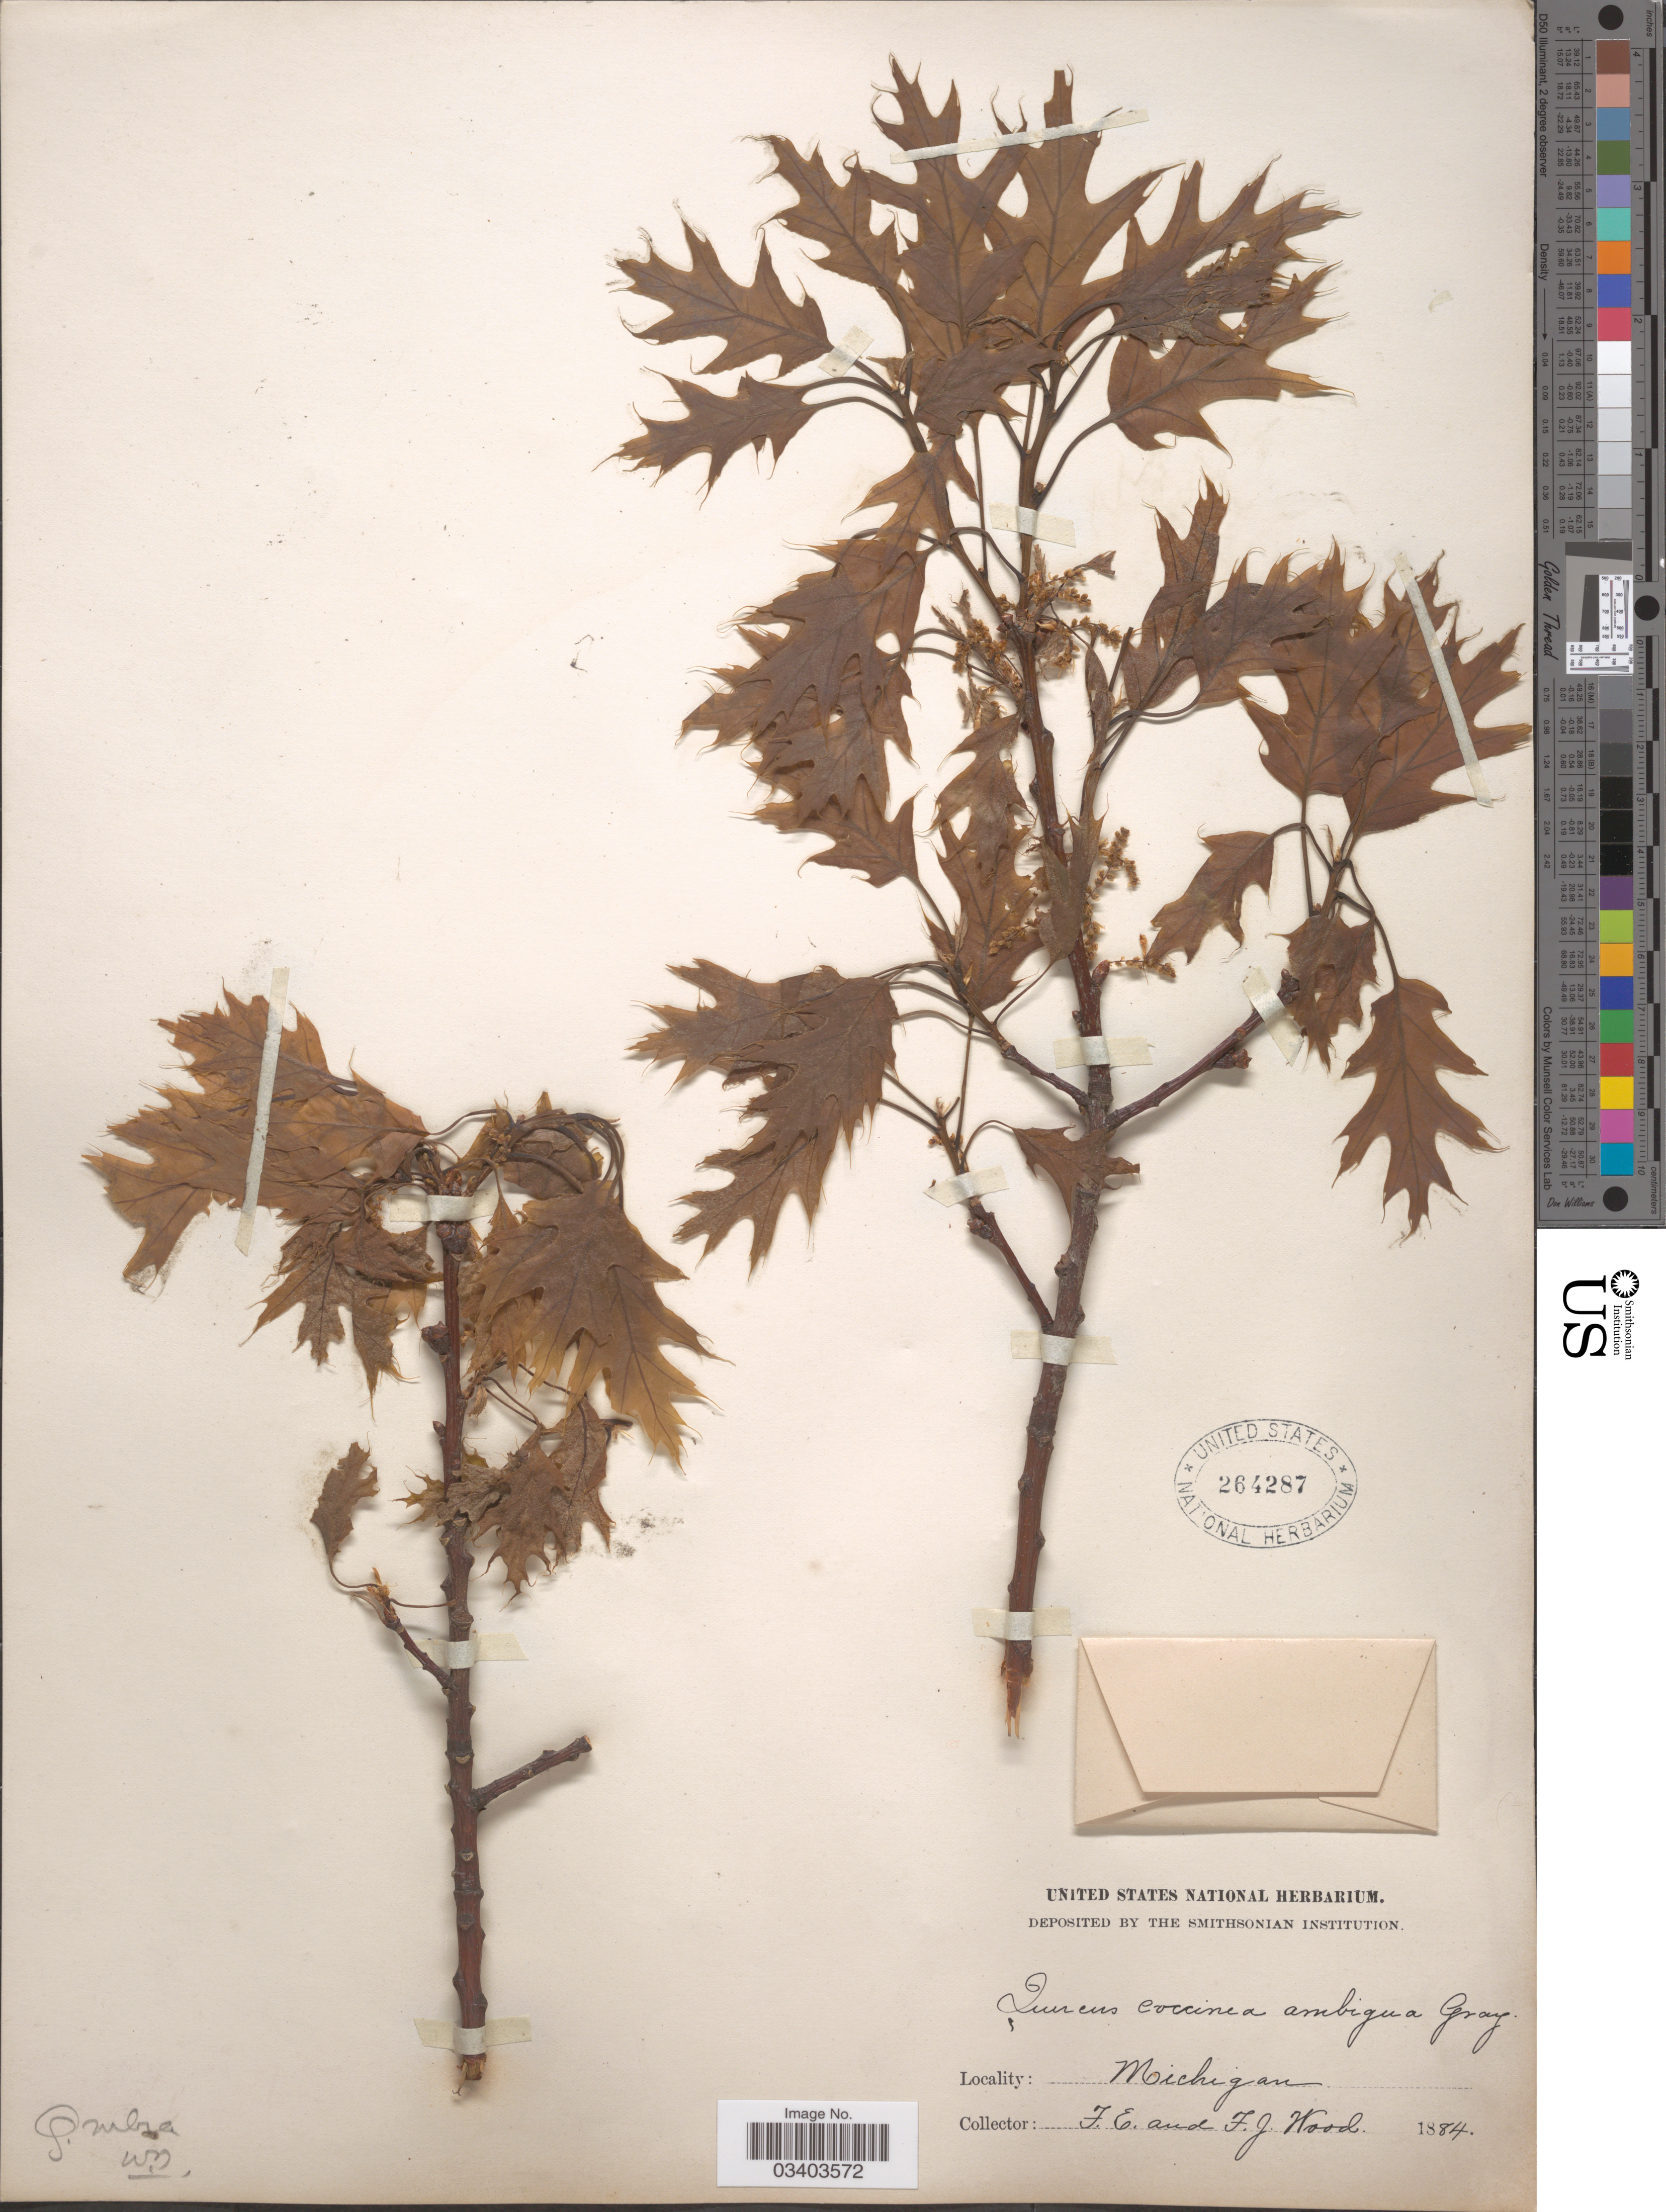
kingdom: Plantae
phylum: Tracheophyta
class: Magnoliopsida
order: Fagales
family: Fagaceae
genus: Quercus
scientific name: Quercus borealis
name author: F. Michx.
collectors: F. Wood & F. Wood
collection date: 1884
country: United States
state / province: Michigan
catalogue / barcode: US 264287